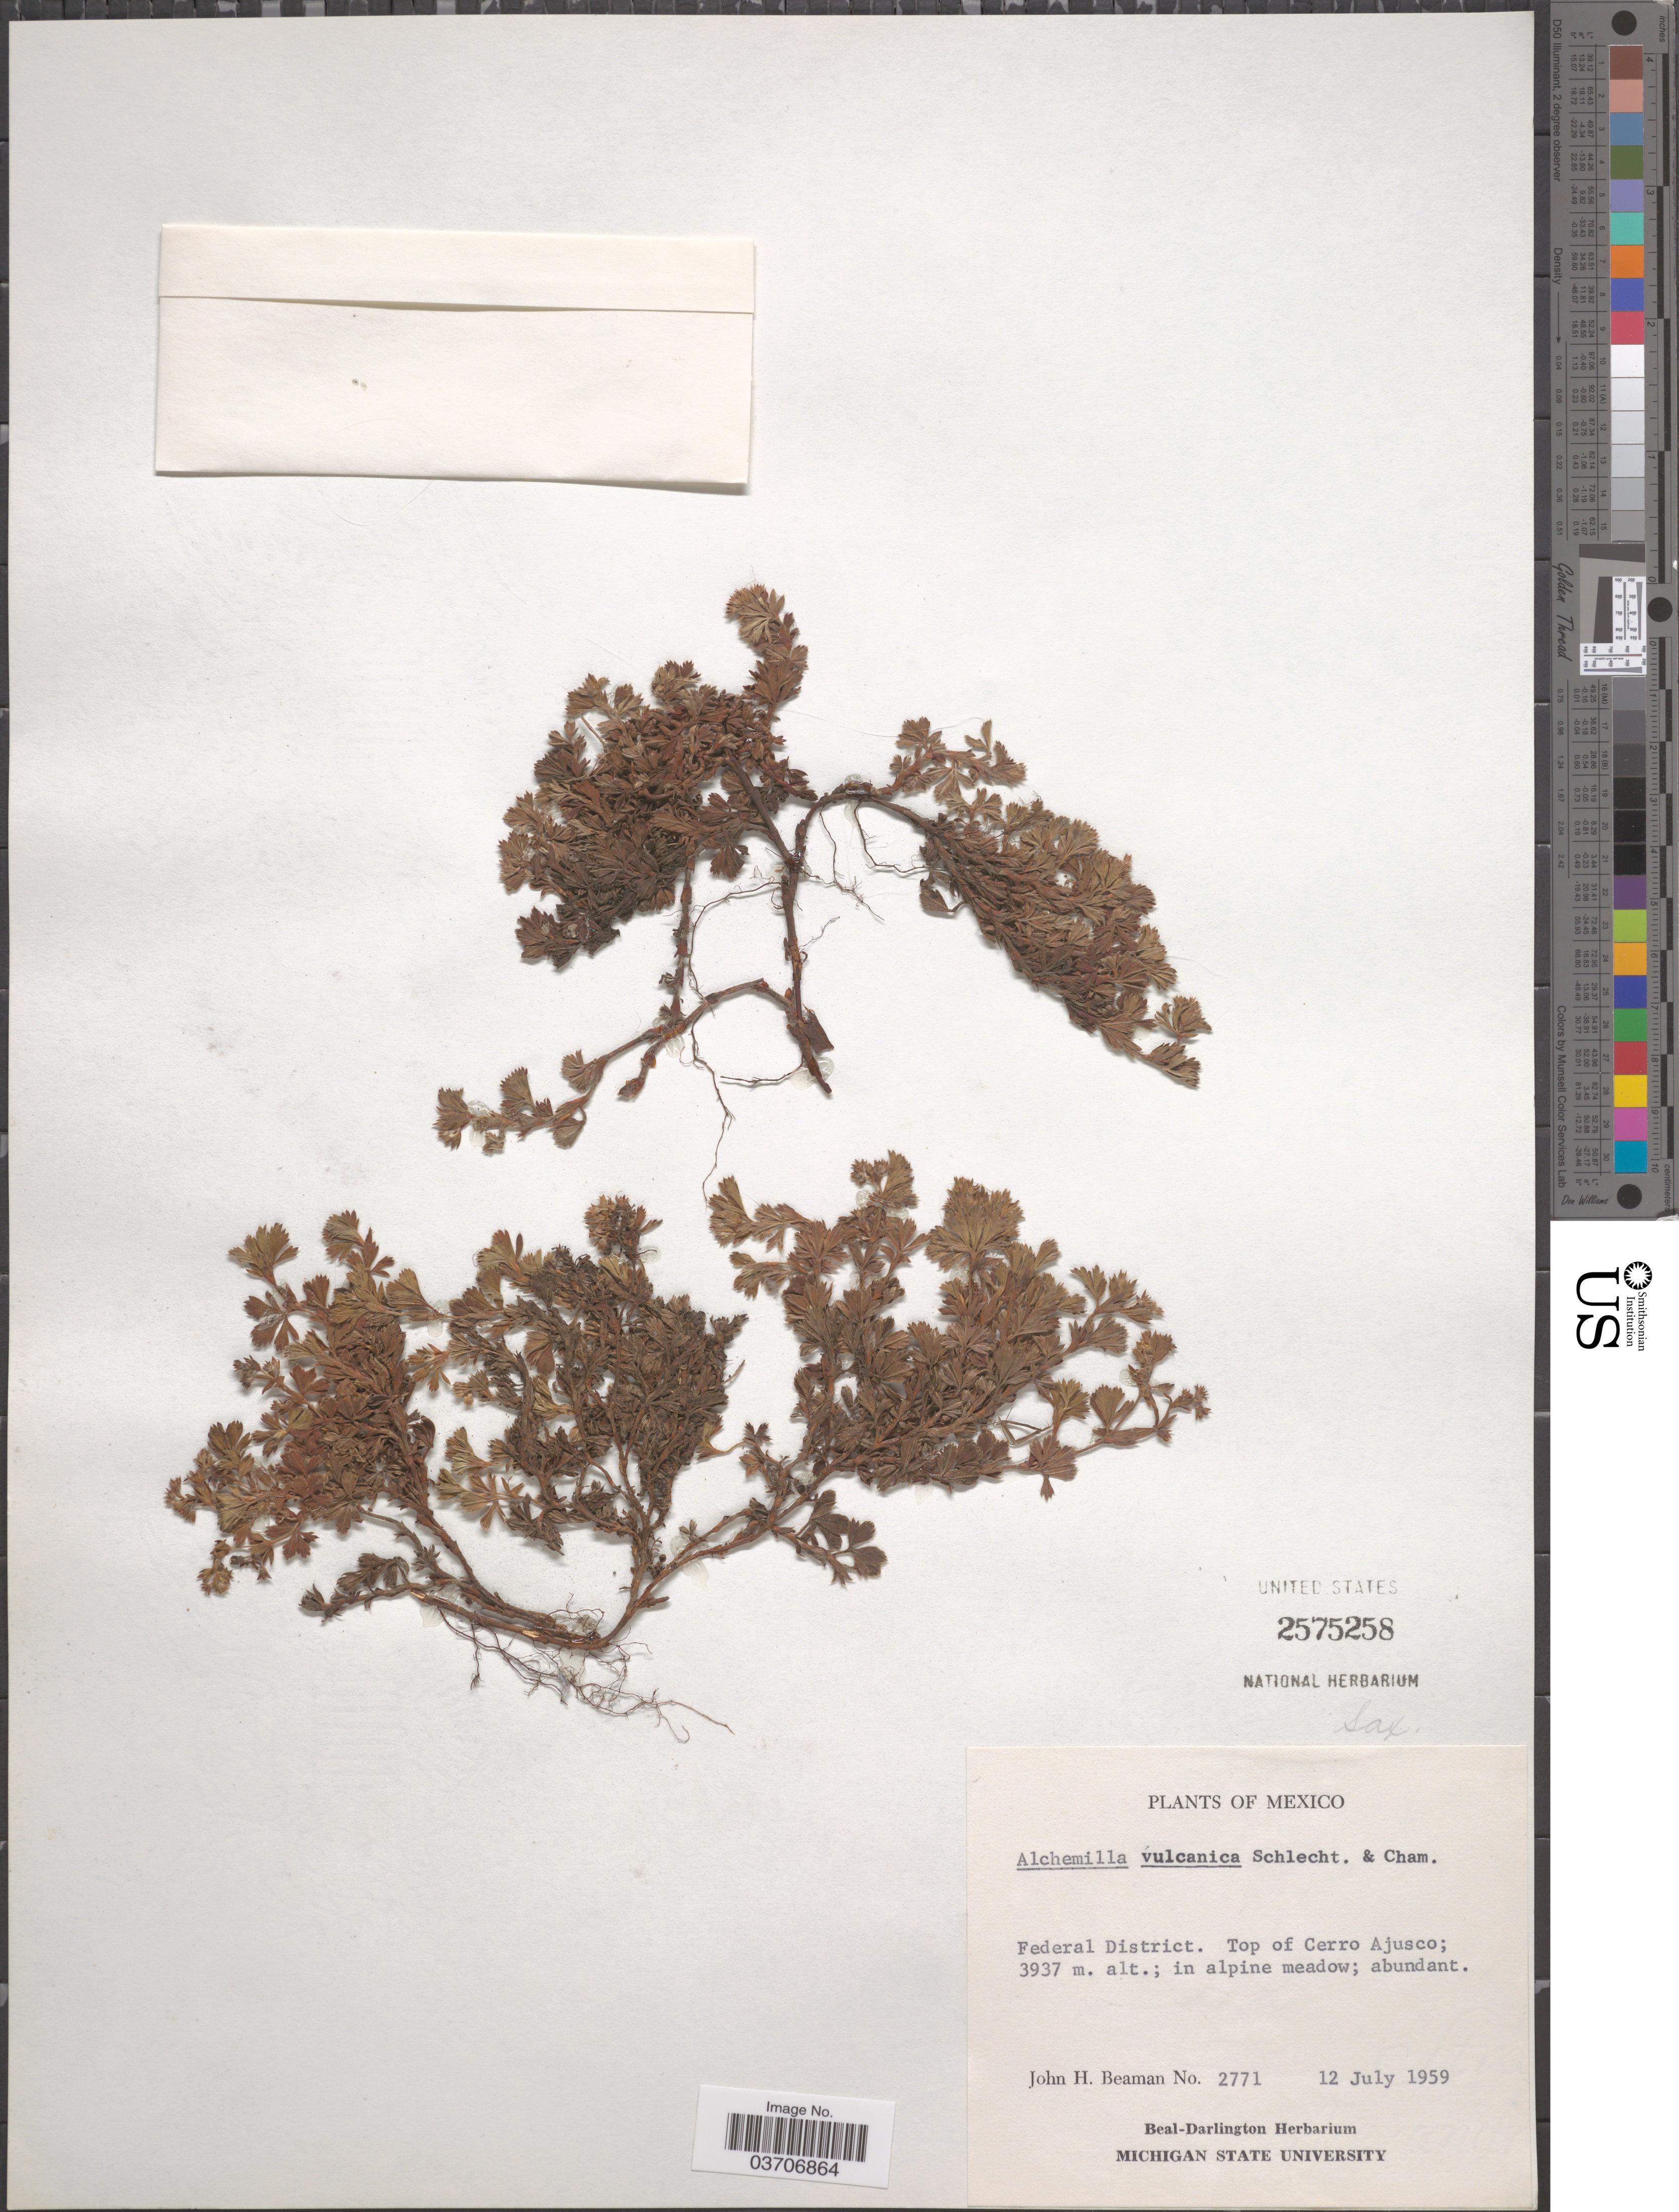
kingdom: Plantae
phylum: Tracheophyta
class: Magnoliopsida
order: Rosales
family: Rosaceae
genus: Lachemilla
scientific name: Lachemilla vulcanica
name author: (Cham. & Schltdl.) Rydb.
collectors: J. H. Beaman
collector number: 2771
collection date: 1959-07-12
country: Mexico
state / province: Distrito Federal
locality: Federal District. Top of Cerro Ajusco.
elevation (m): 3937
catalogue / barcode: US 2575258